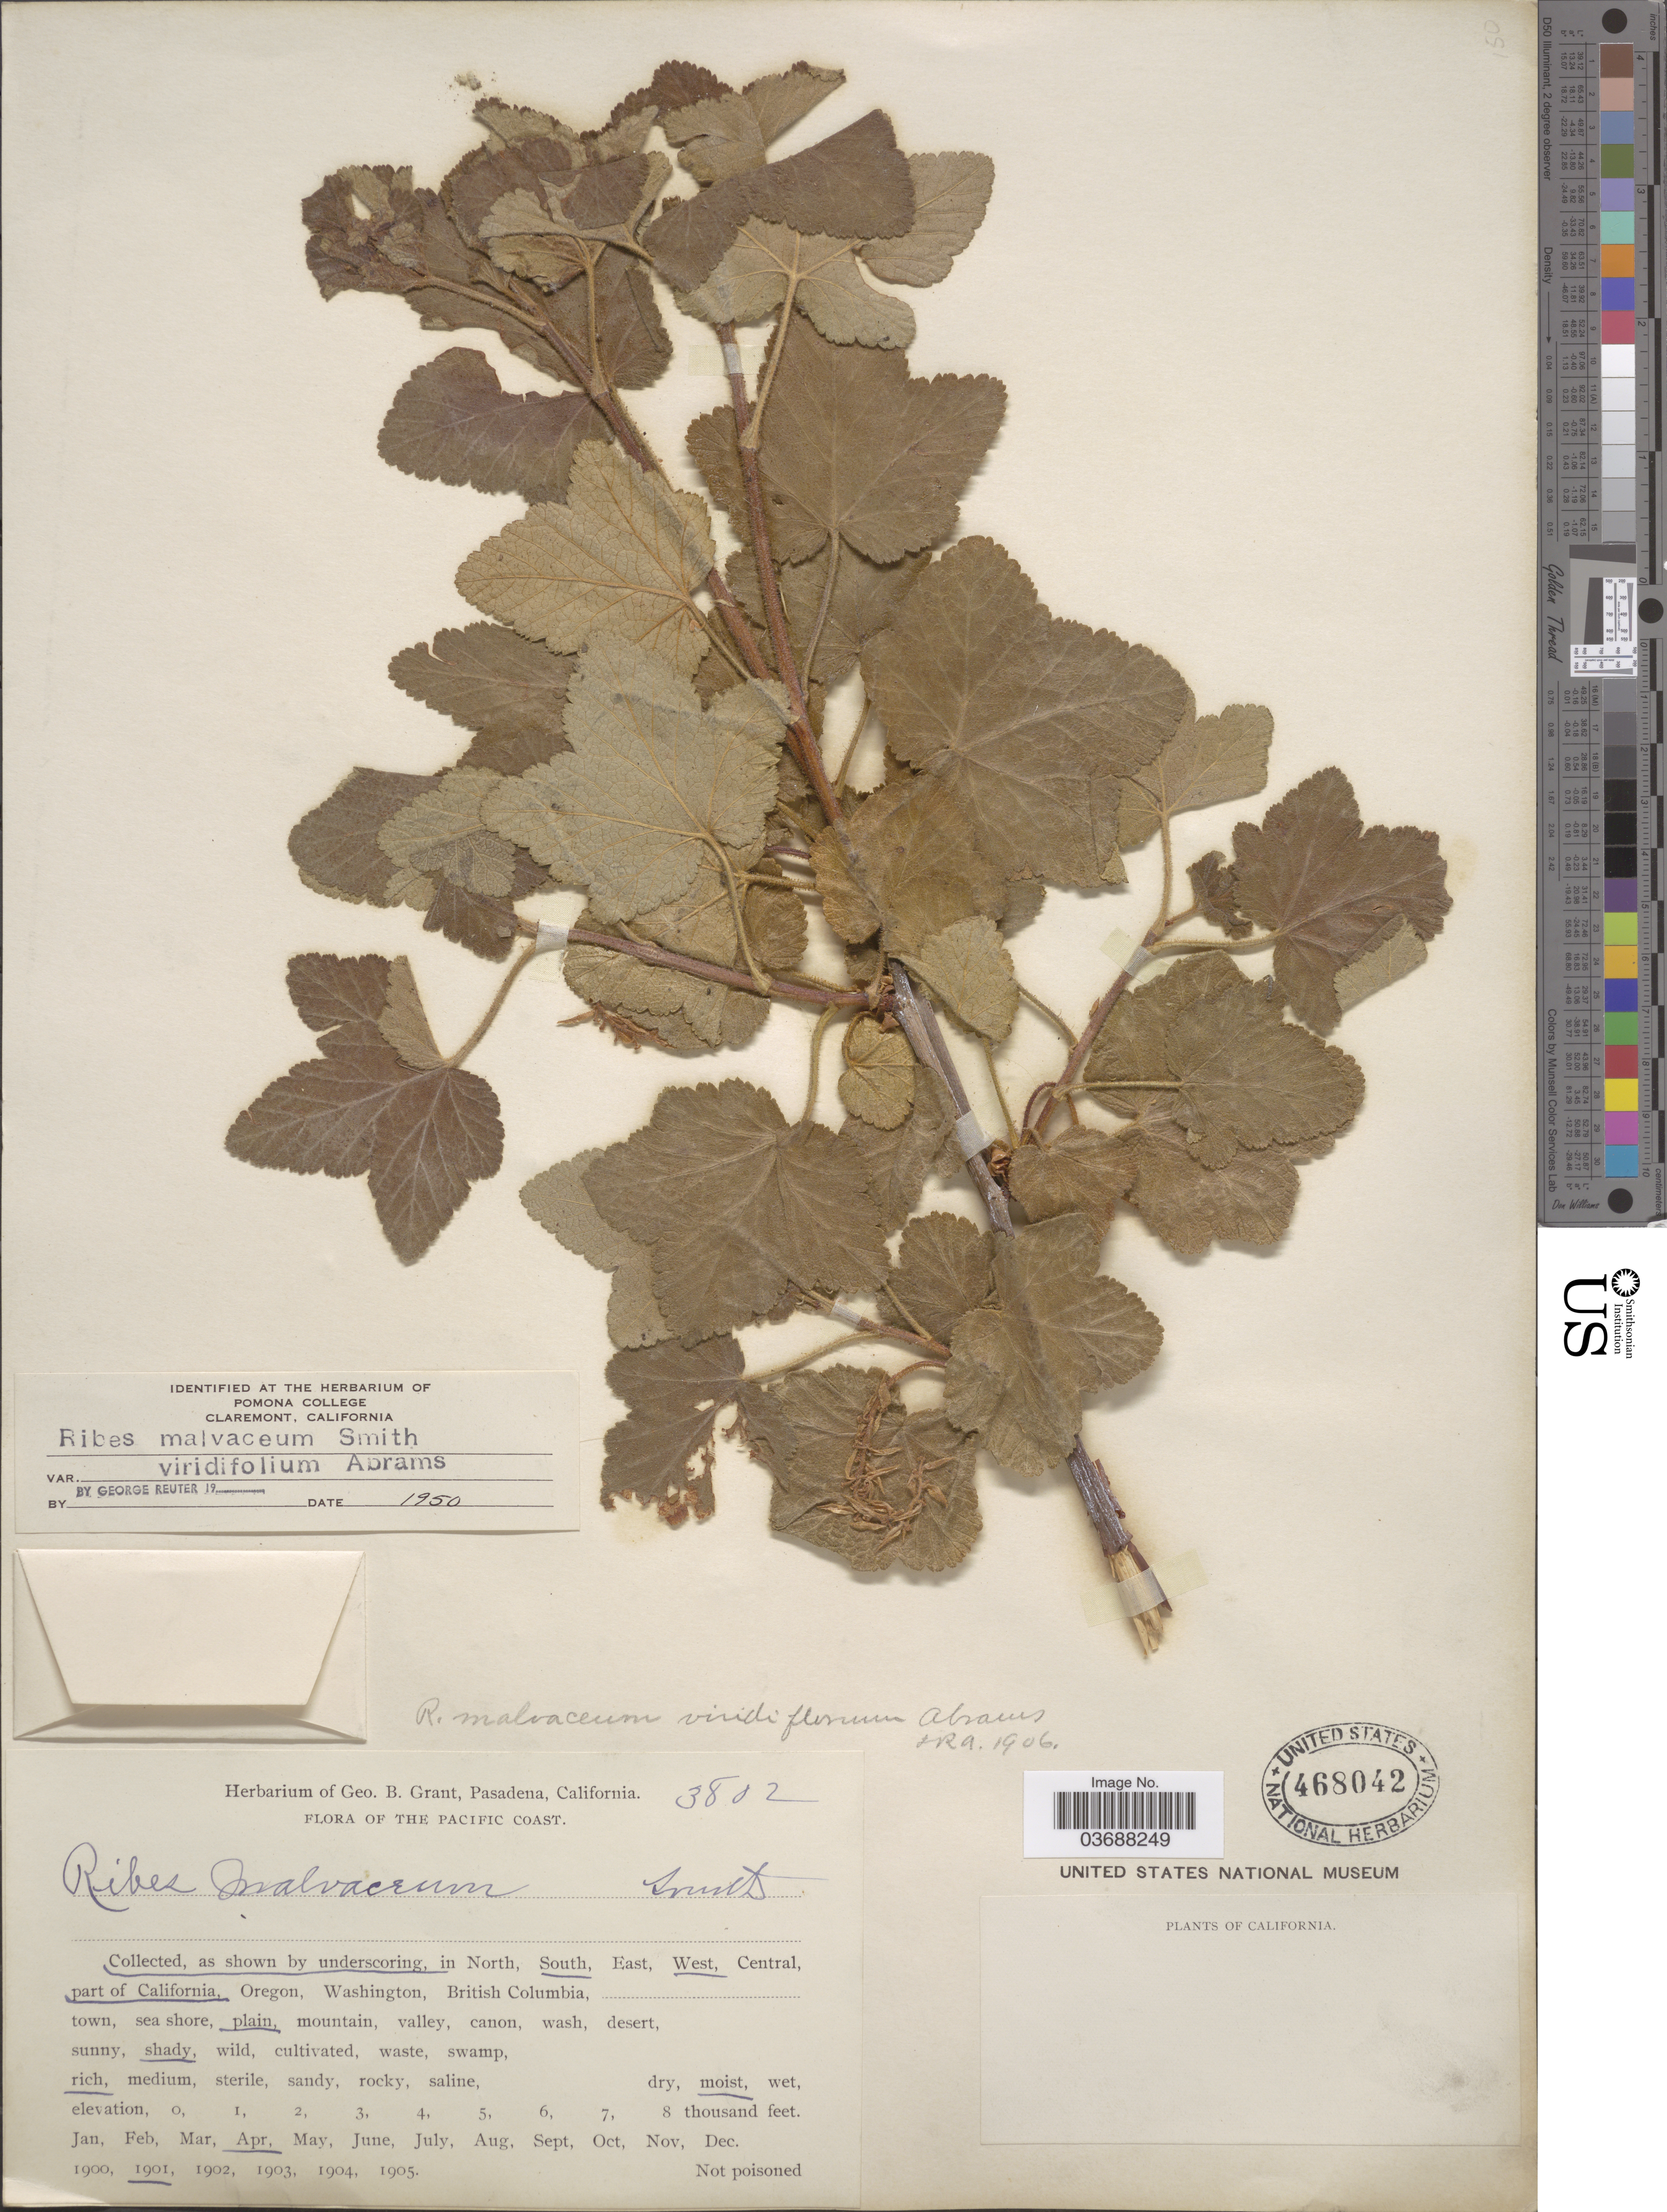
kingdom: Plantae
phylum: Tracheophyta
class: Magnoliopsida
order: Saxifragales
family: Grossulariaceae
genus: Ribes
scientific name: Ribes malvaceum var. viridifolium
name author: Abrams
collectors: ex herb. Geo. B. Grant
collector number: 3802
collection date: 1901-04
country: United States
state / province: California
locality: The Pacific Coast. South, West, part of California.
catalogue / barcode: US 468042